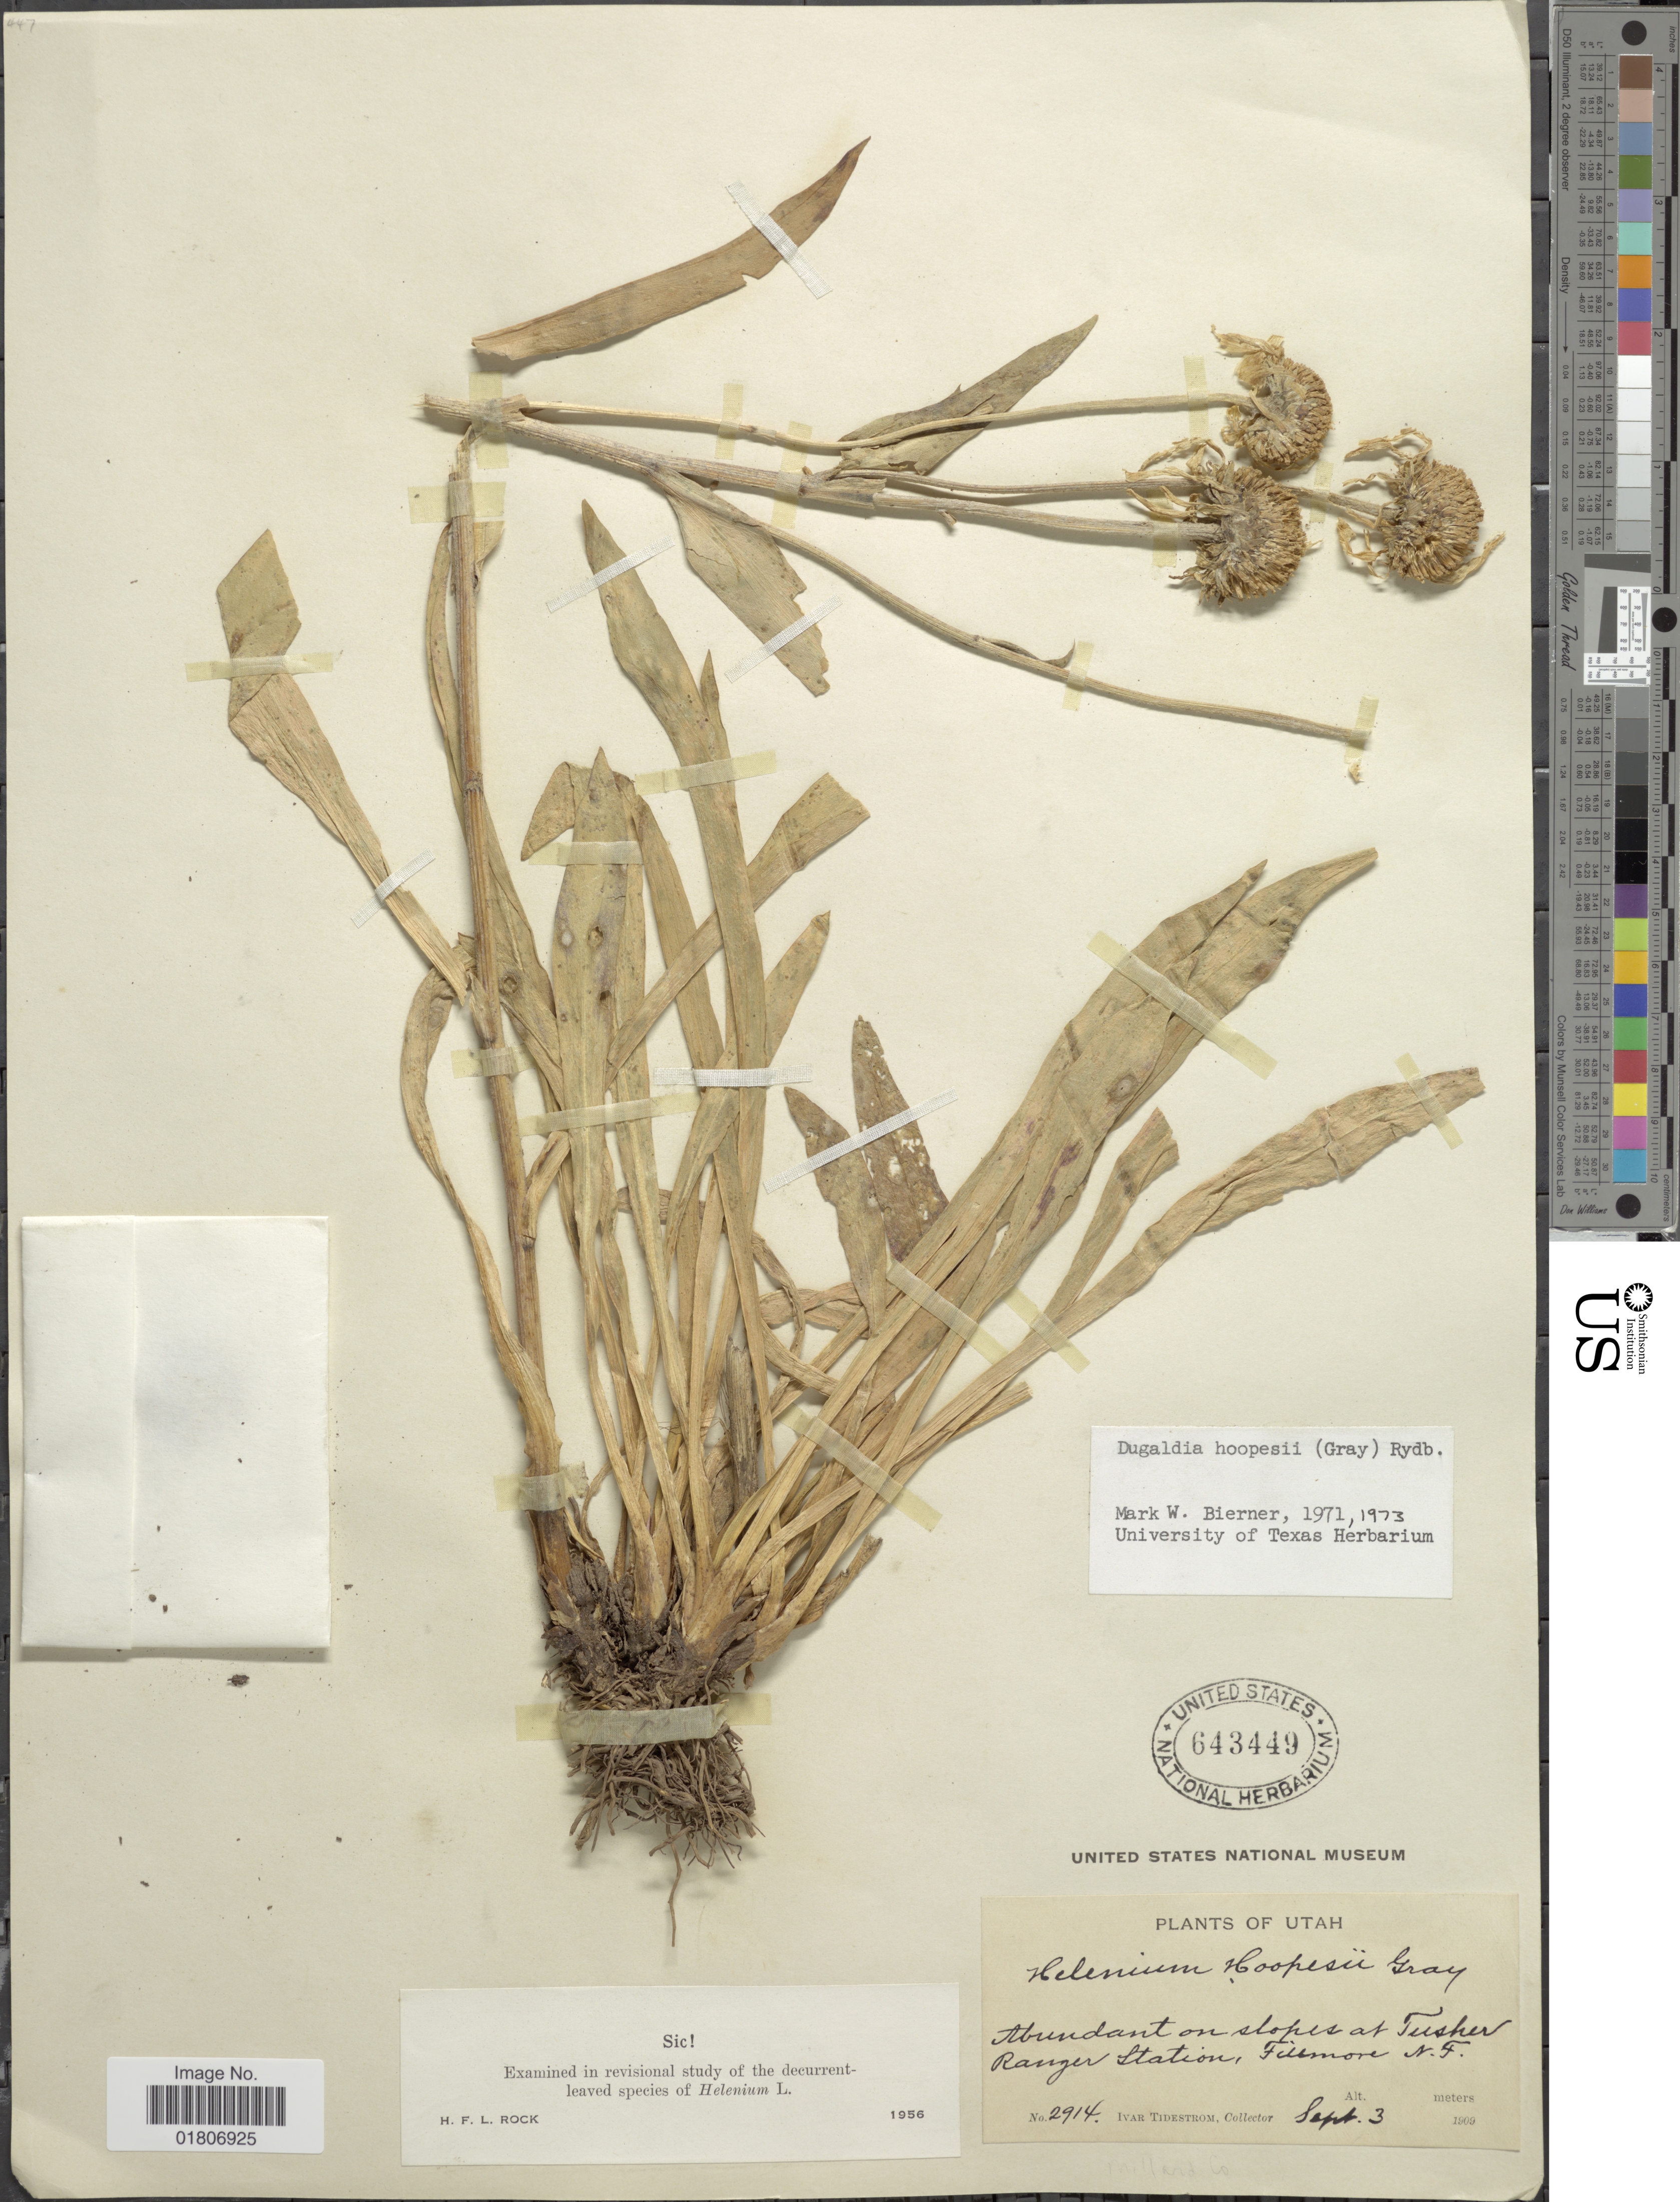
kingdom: Plantae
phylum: Tracheophyta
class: Magnoliopsida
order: Asterales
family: Asteraceae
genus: Dugaldia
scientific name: Dugaldia hoopesii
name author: (A. Gray) Rydb.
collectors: I. F. Tidestrom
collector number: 2914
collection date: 1909-09-03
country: United States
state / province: Utah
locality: Tusher Ranger Station, Fillmore N. F.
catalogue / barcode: US 643449